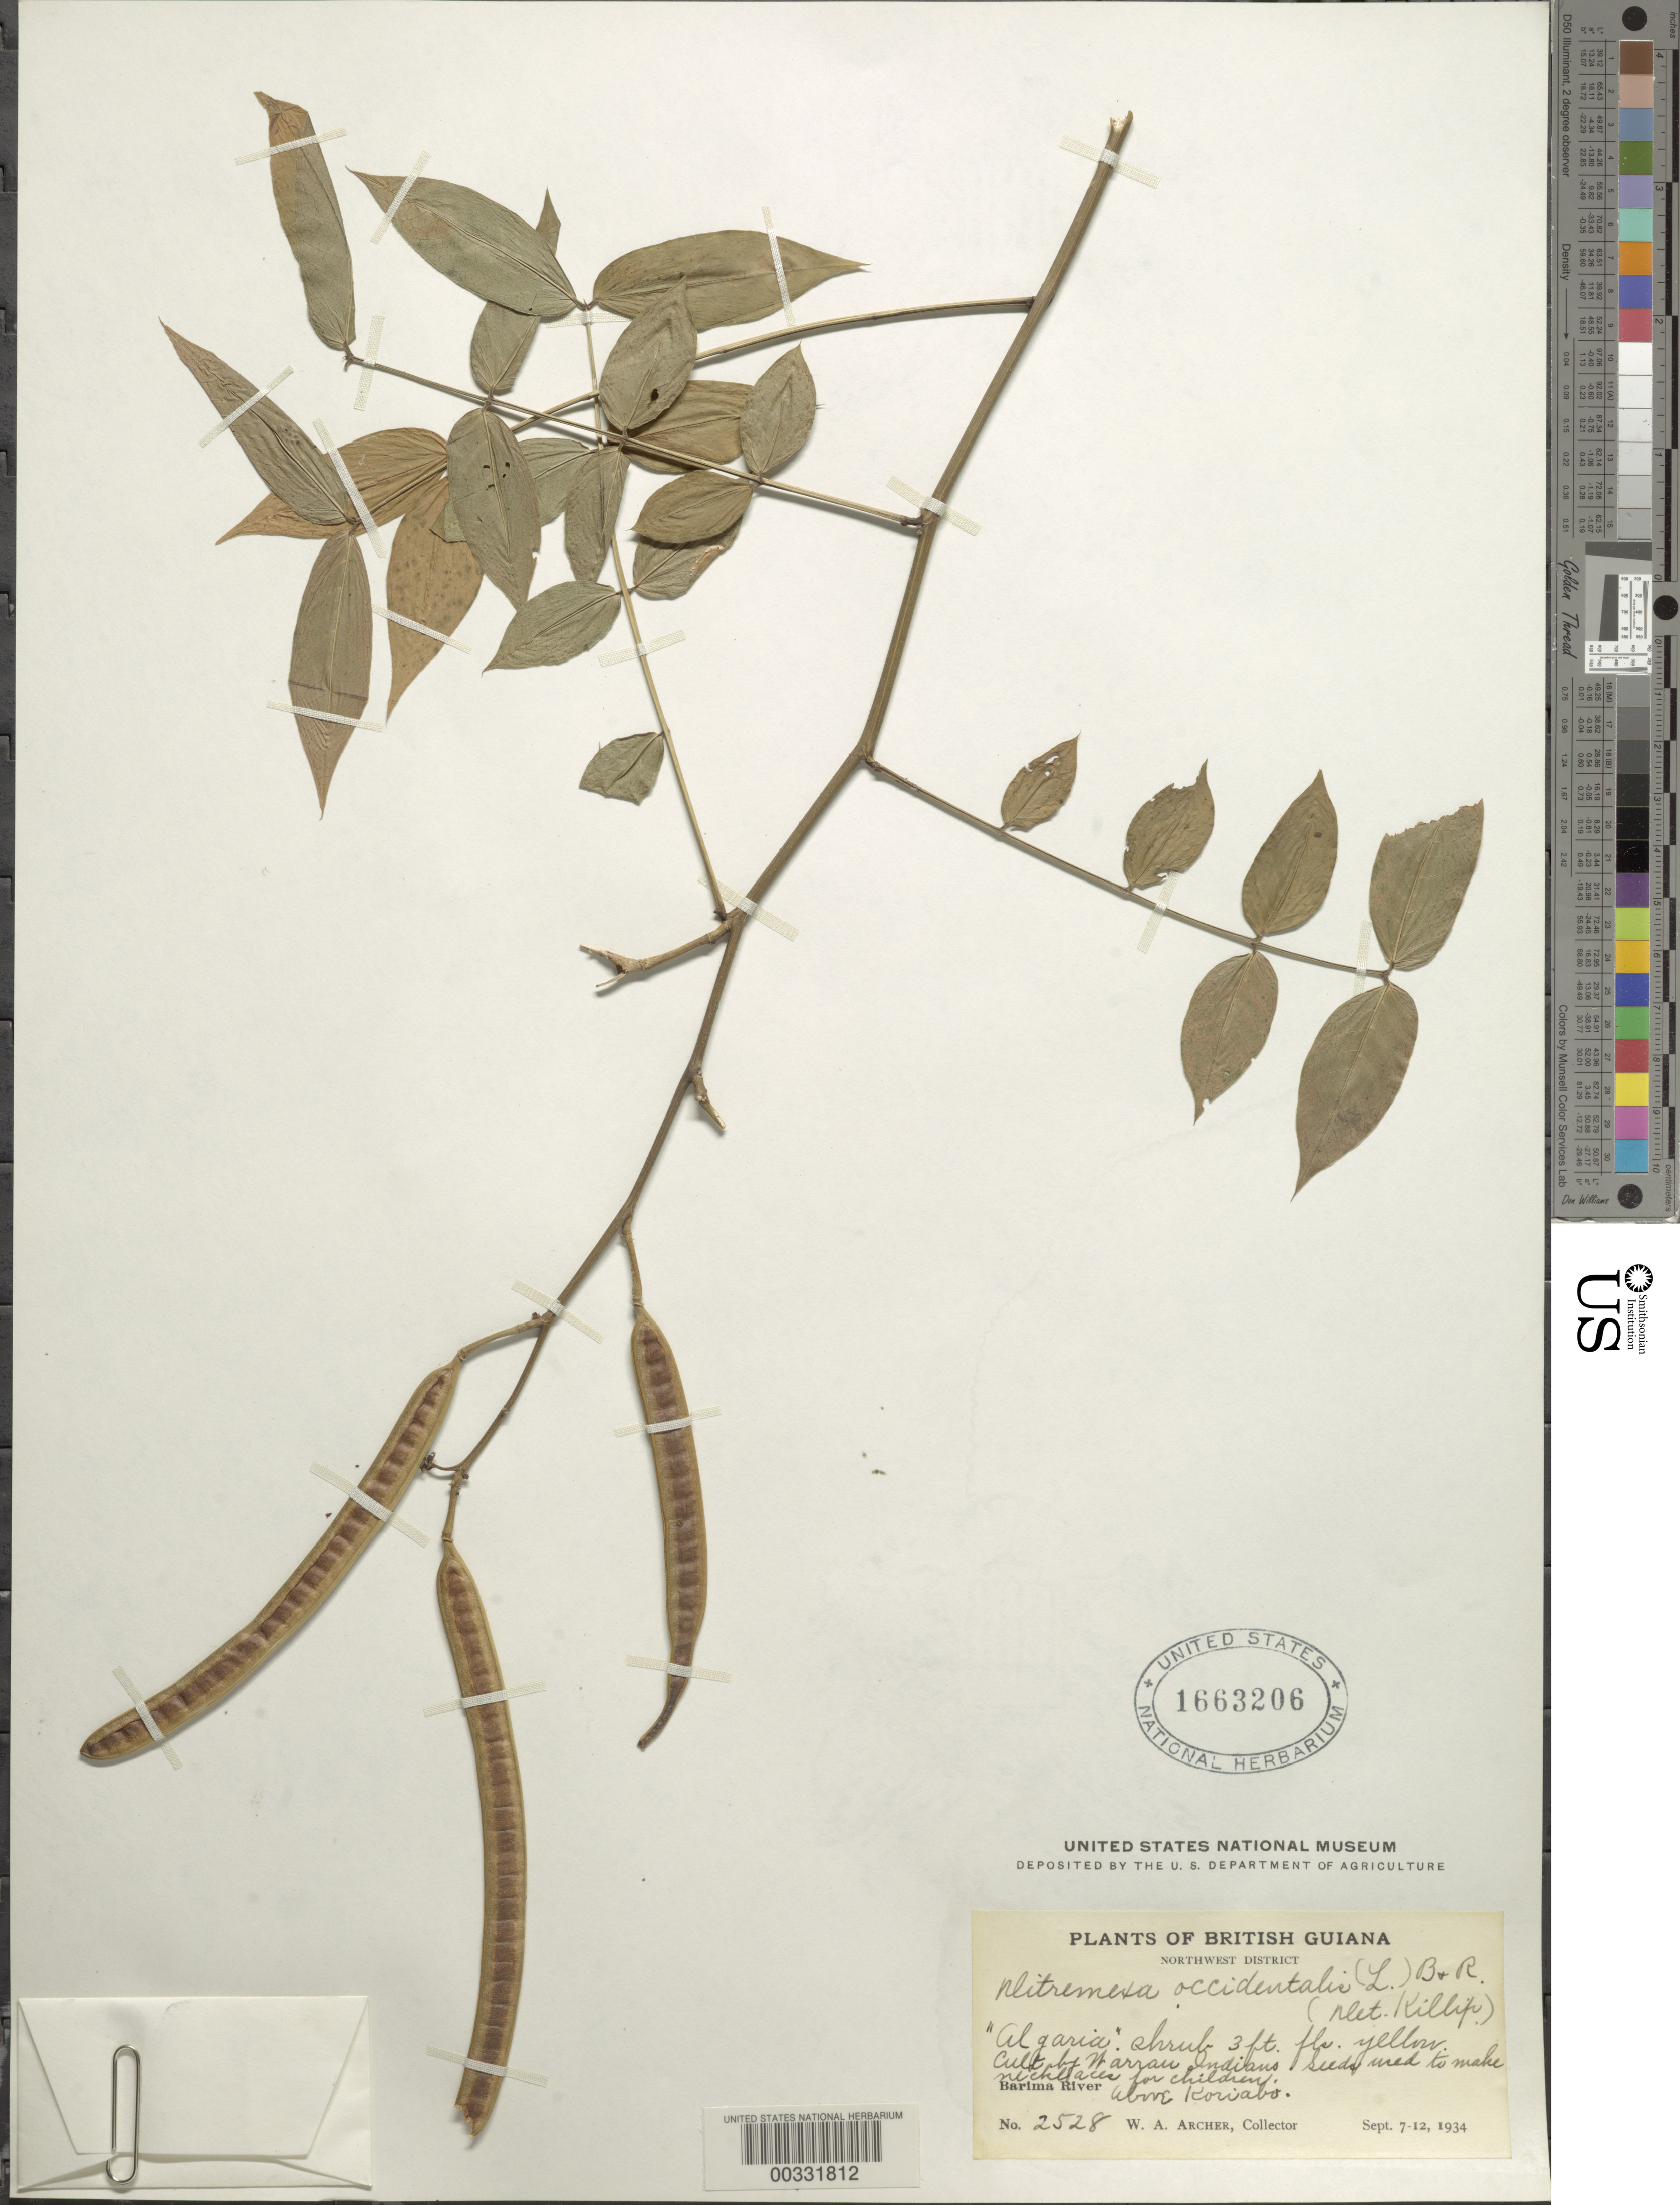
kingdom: Plantae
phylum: Tracheophyta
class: Magnoliopsida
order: Fabales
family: Fabaceae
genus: Senna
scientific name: Senna occidentalis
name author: (L.) Link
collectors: W. A. Archer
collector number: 2528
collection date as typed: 07 Sep 1934 to 12 Sep 1934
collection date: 1934-09-07/1934-09-12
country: Guyana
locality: Barima river; northwest dist.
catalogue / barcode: US 1663206